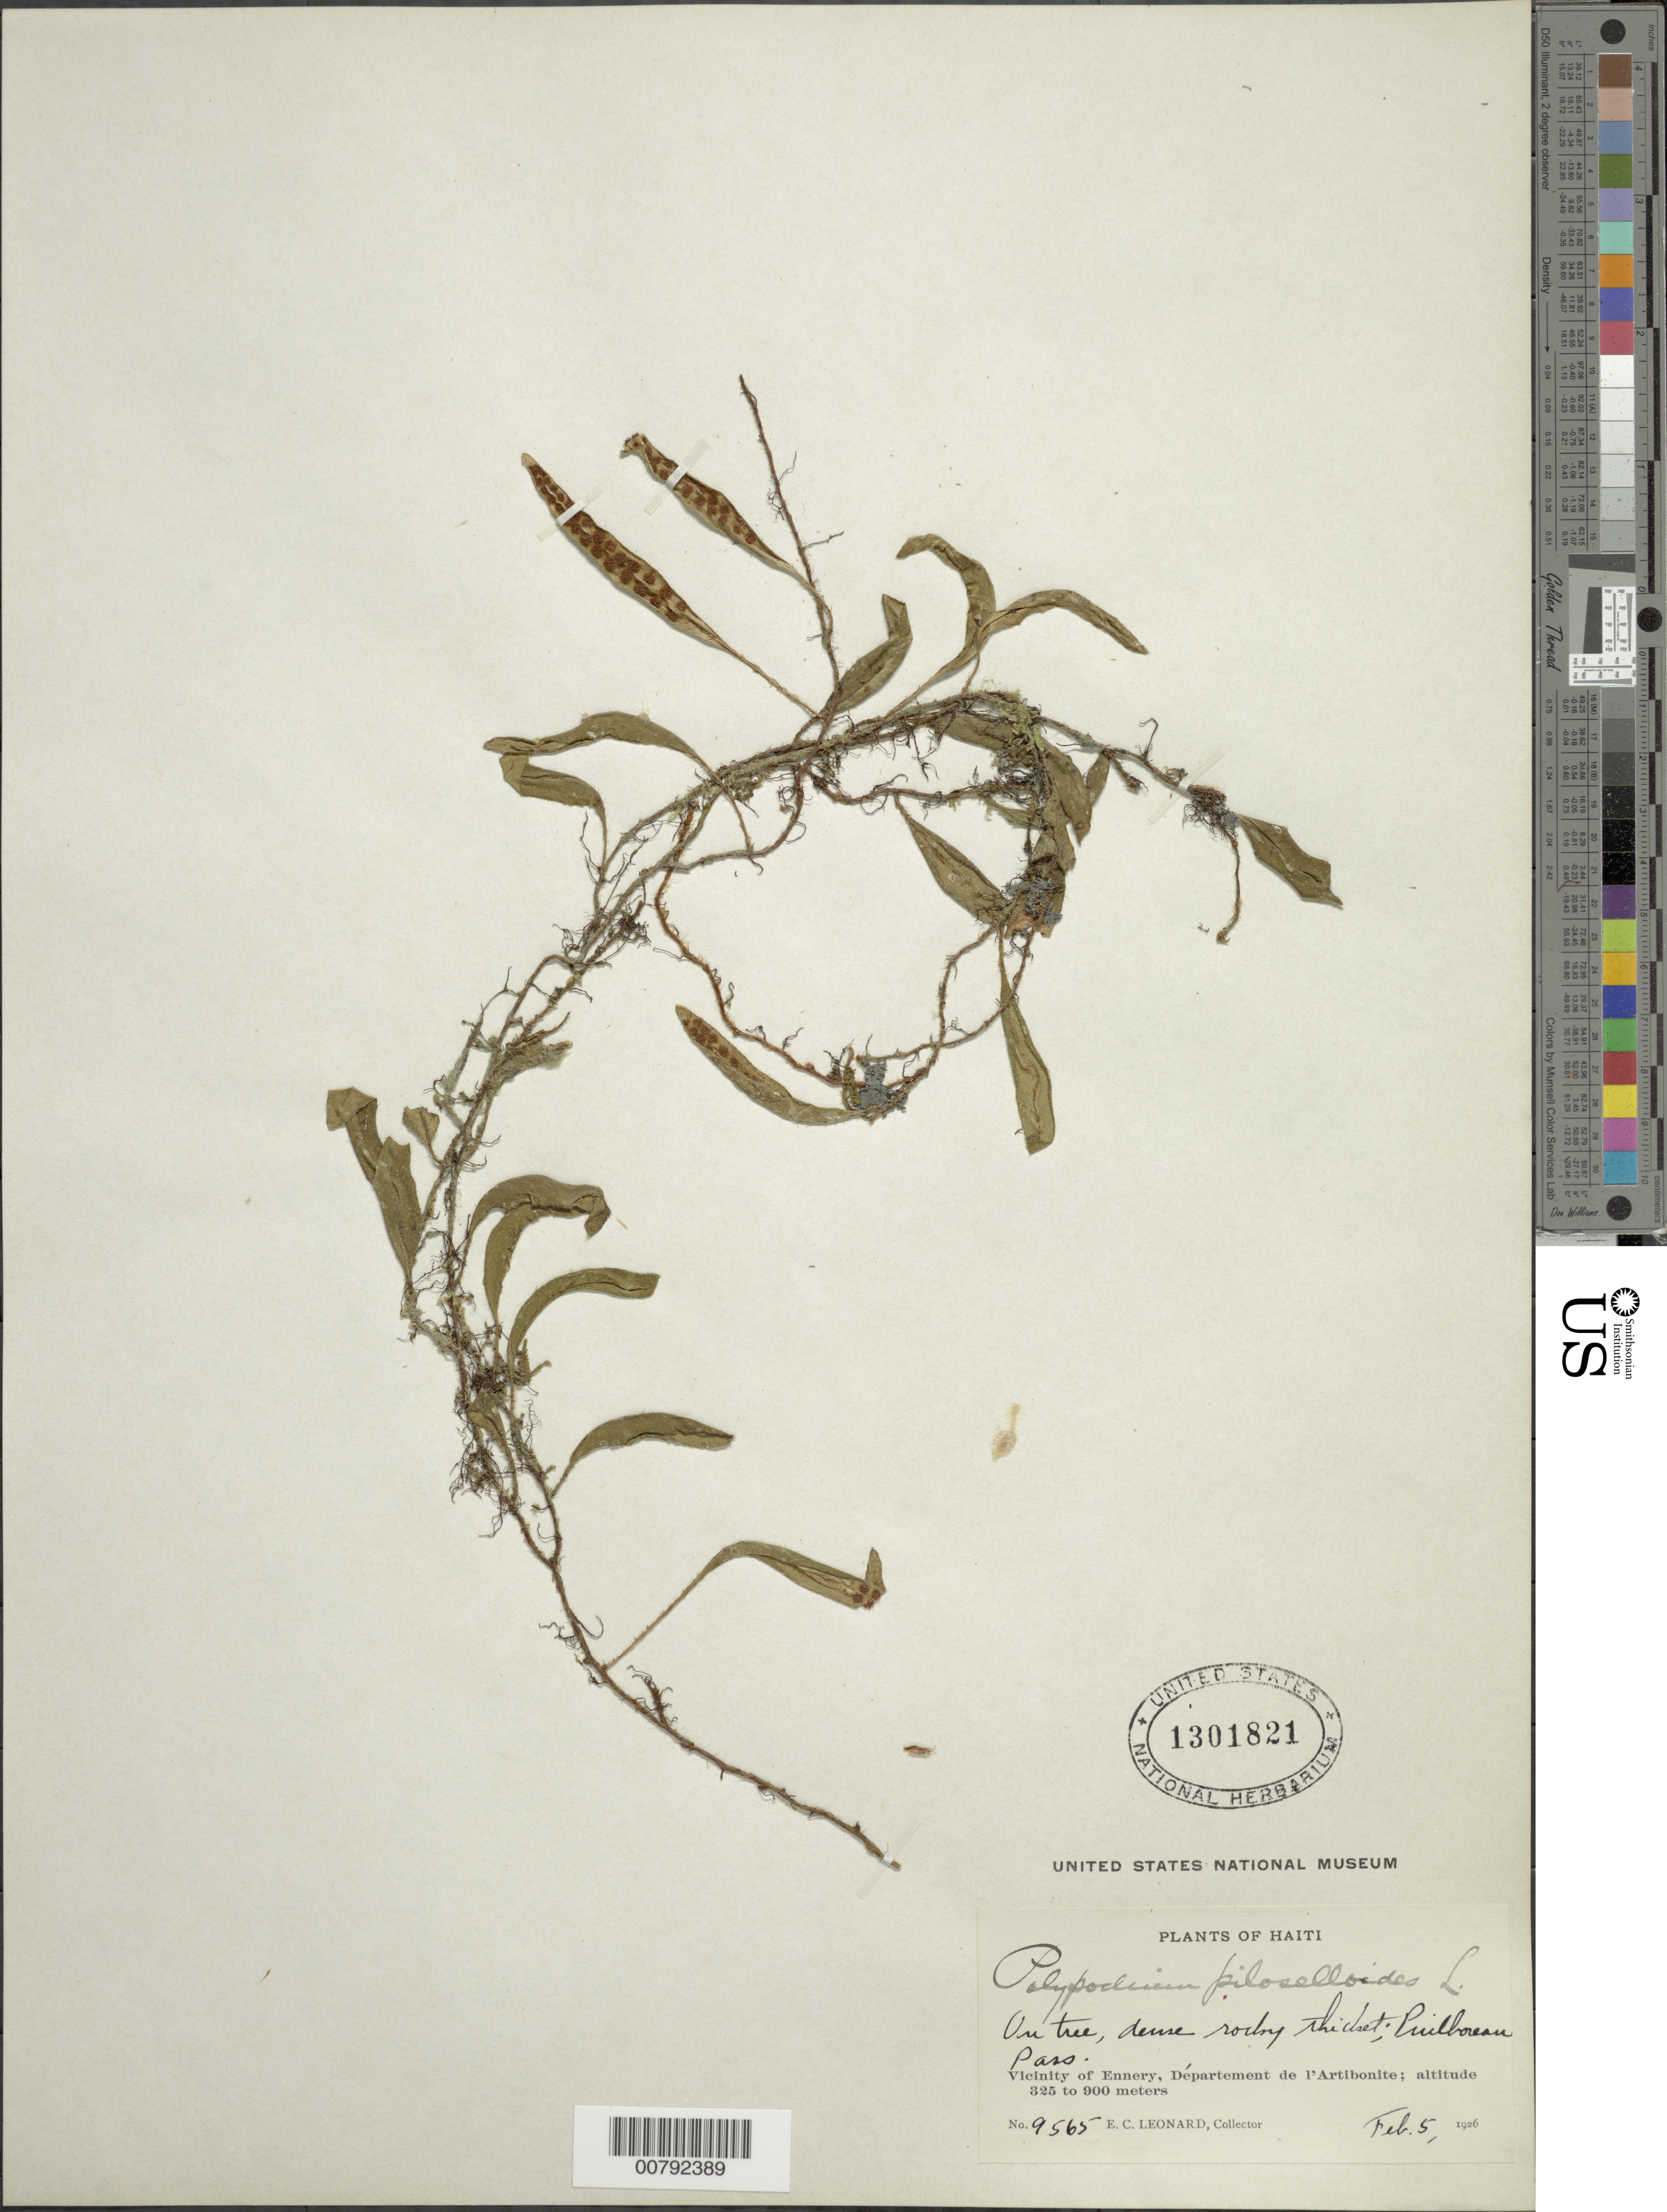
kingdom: Plantae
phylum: Tracheophyta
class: Polypodiopsida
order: Polypodiales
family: Polypodiaceae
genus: Microgramma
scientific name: Microgramma piloselloides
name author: (L.) Copel.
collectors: E. C. Leonard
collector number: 9565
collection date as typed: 05 Feb 1926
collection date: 1926-02-05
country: Haiti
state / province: Artibonite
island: Hispaniola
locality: Ennery vicinity, Puilborean Pass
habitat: Dense, rocky thicket, on dead stump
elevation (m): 325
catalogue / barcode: US 1301821